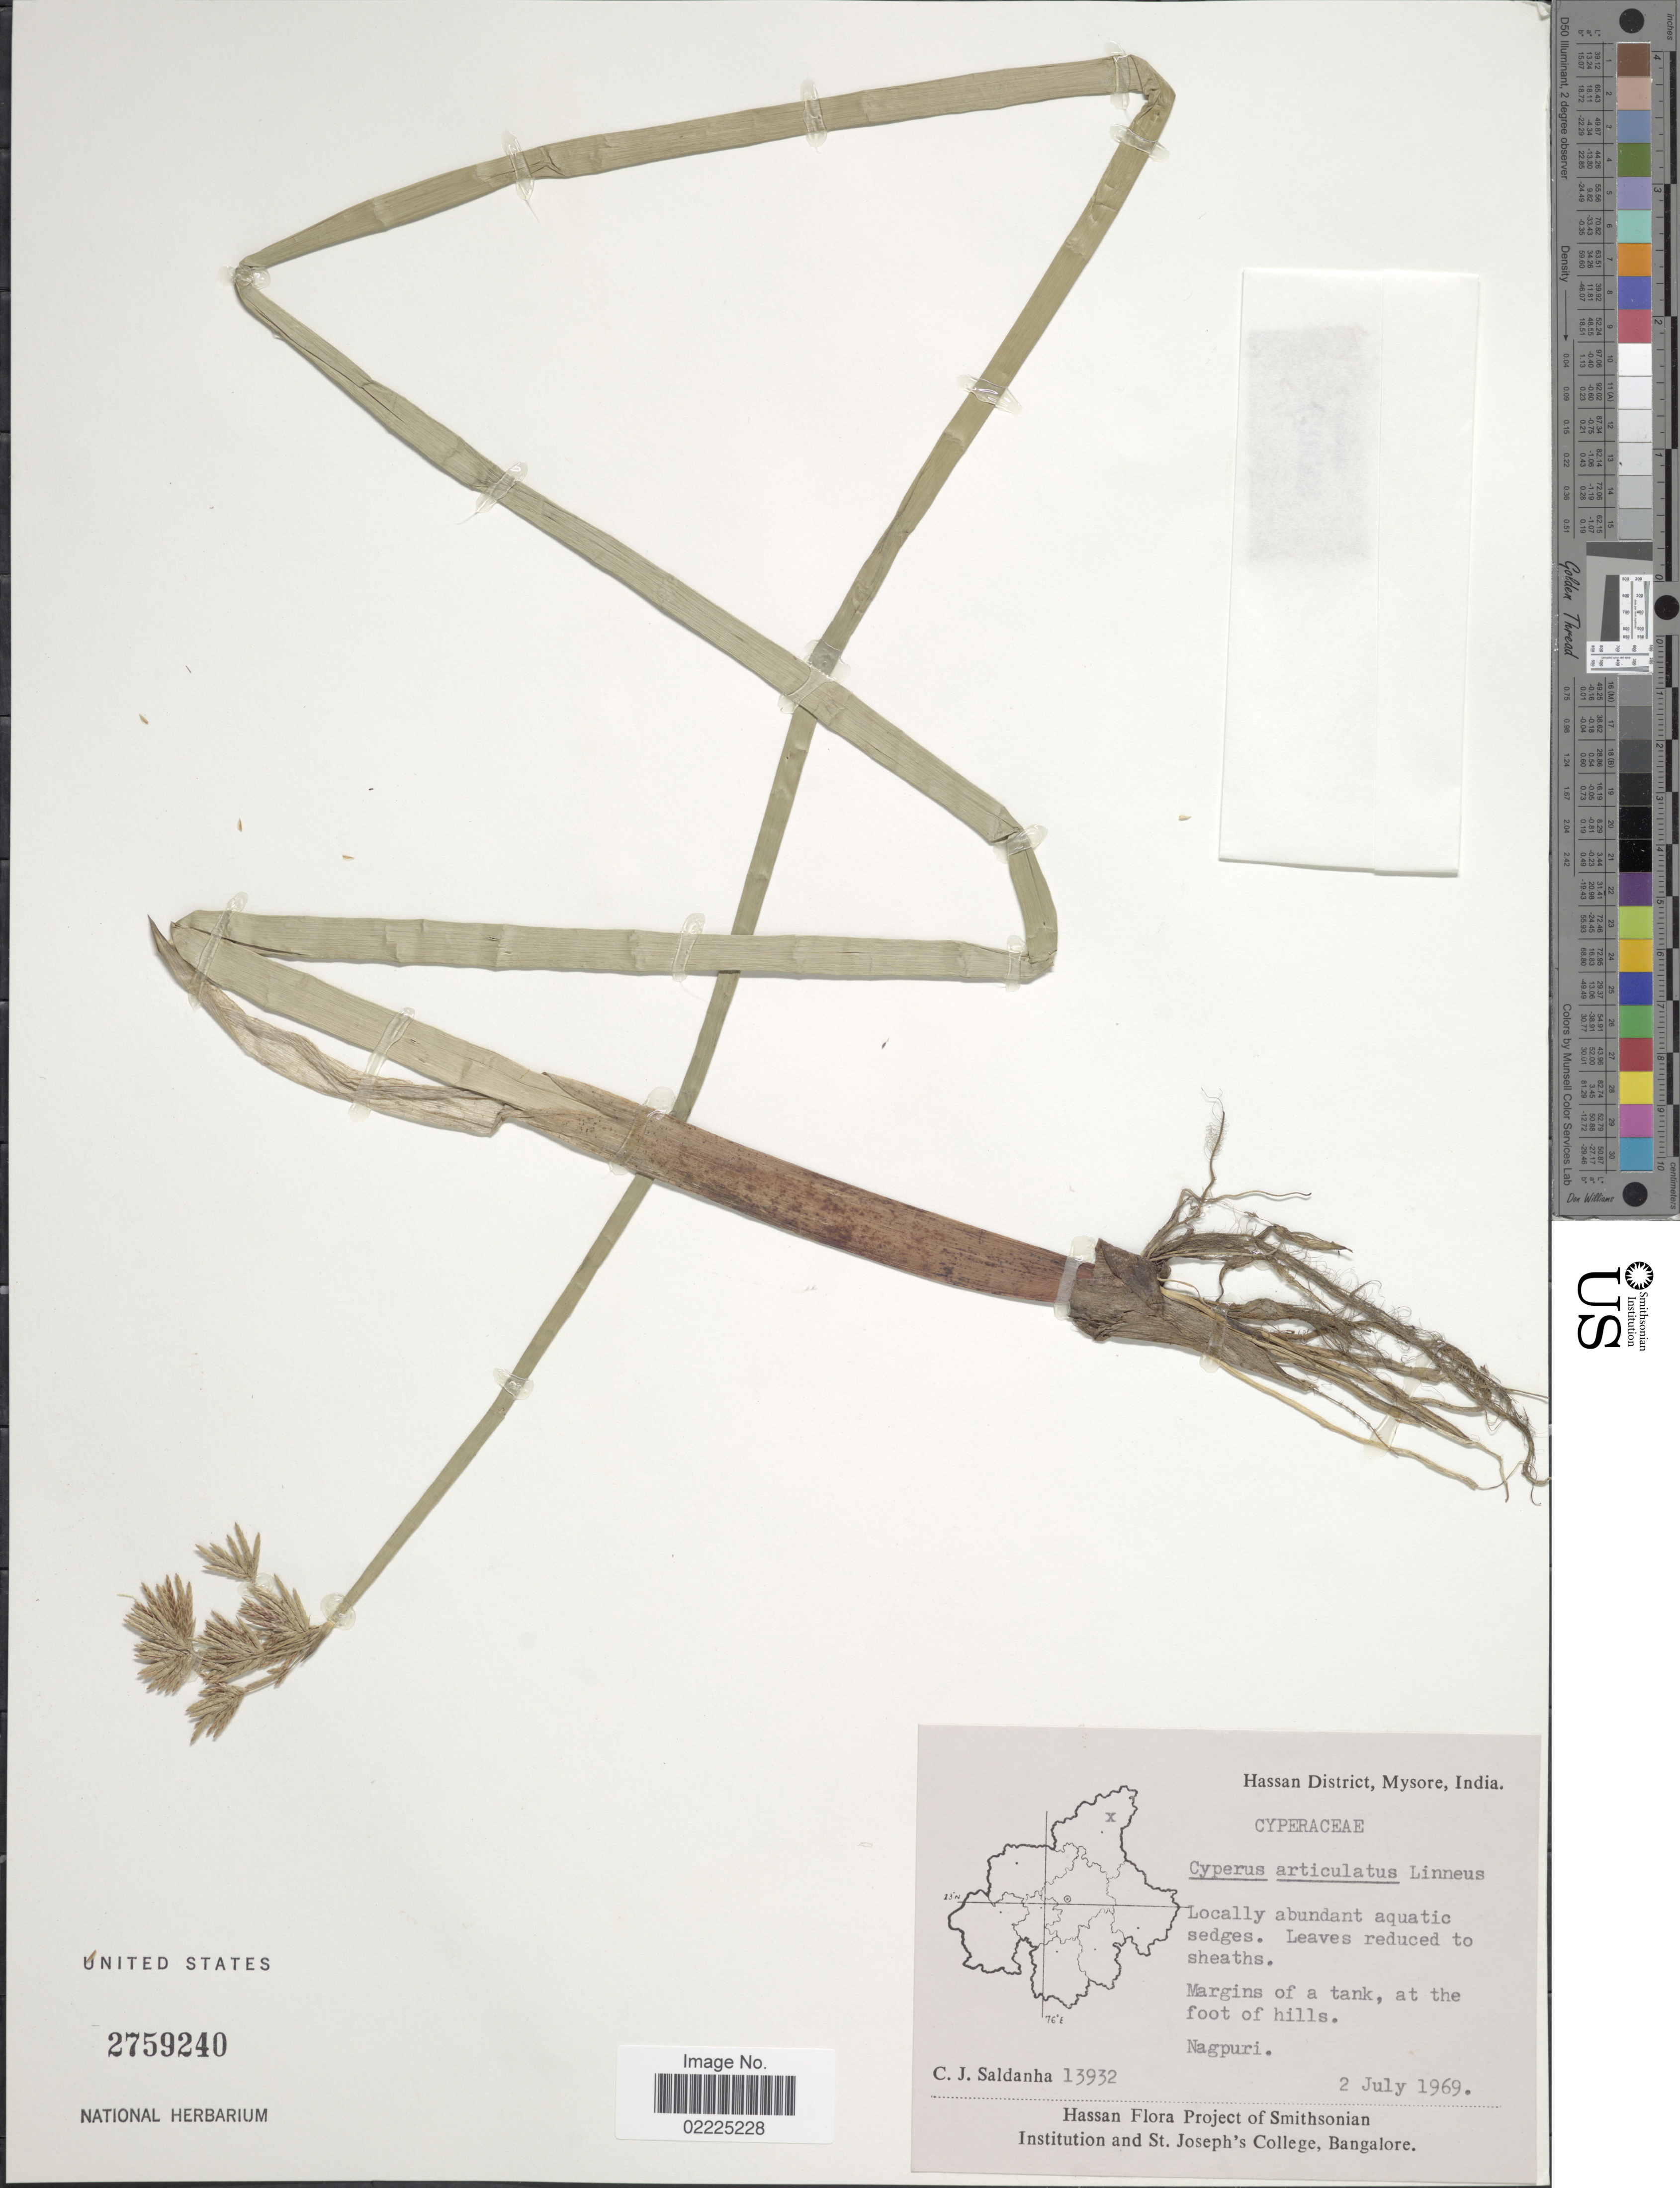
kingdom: Plantae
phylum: Tracheophyta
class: Liliopsida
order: Poales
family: Cyperaceae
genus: Cyperus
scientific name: Cyperus articulatus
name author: L.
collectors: C. J. Saldanha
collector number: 13932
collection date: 1969-07-02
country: India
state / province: Karnataka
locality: Hassan District, Mysore, Nagpuri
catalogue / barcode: US 2759240